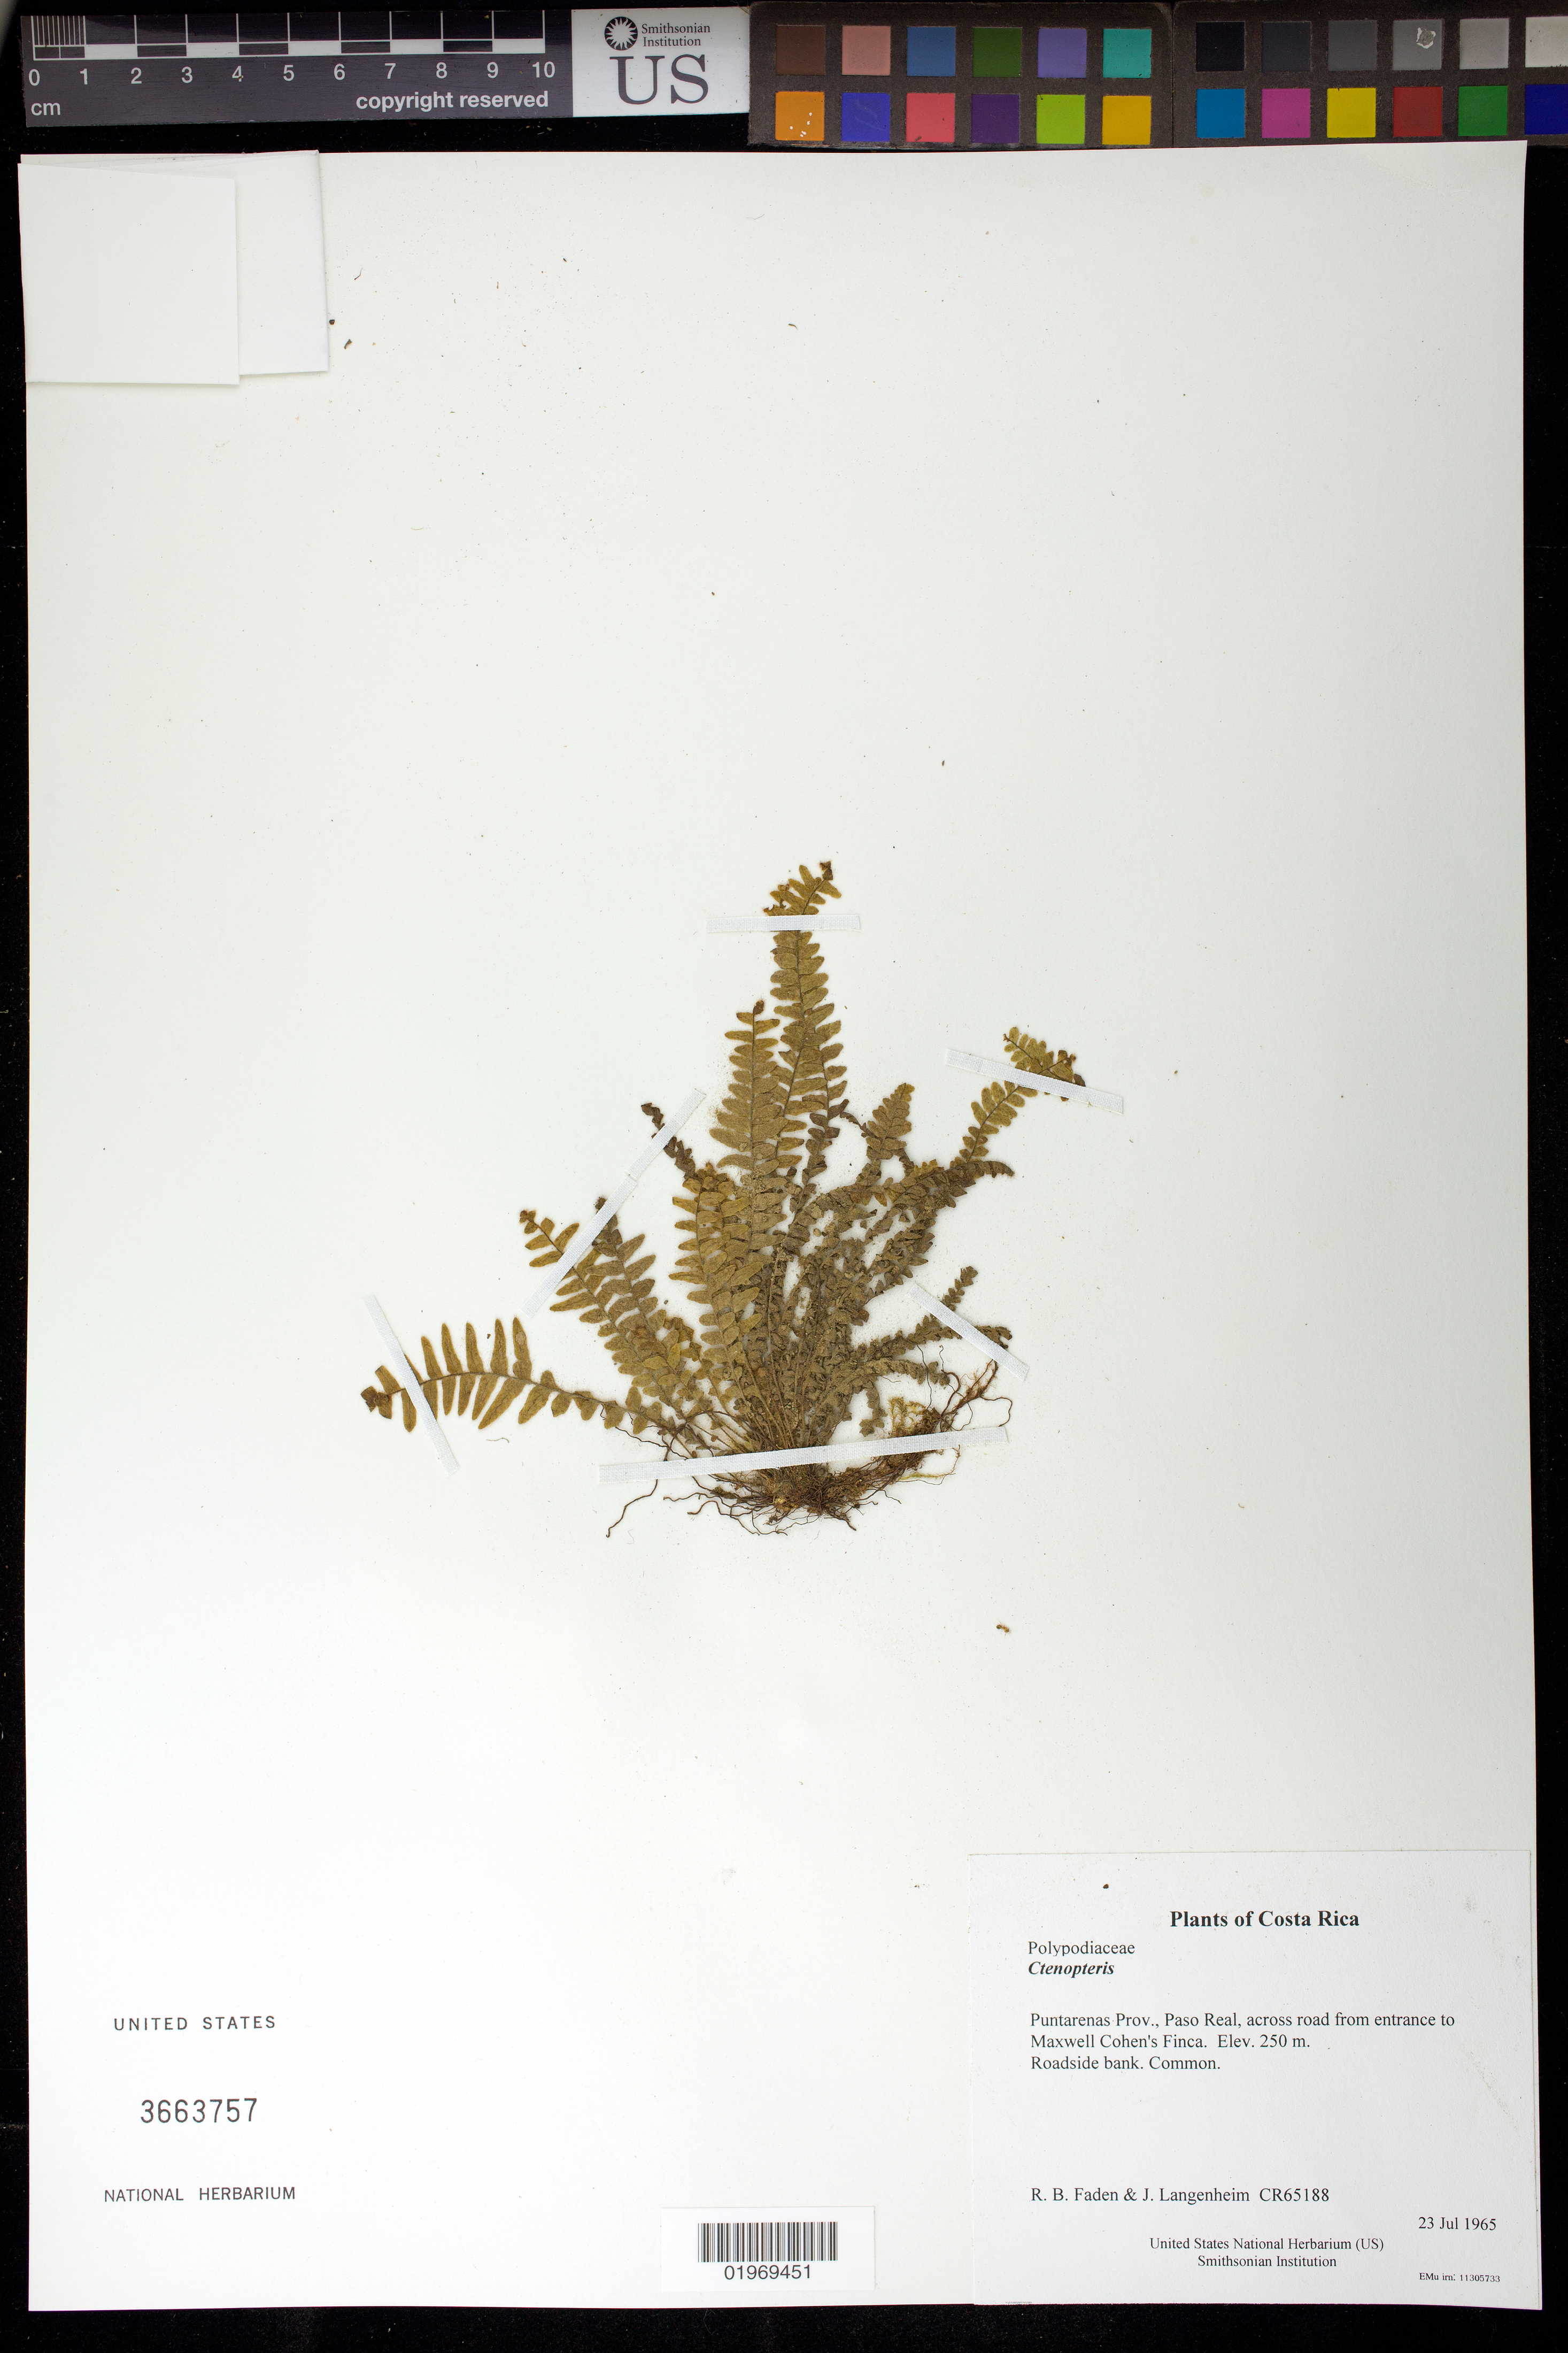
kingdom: Plantae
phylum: Tracheophyta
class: Polypodiopsida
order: Polypodiales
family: Polypodiaceae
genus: Ctenopteris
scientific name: Ctenopteris sp.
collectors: R. B. Faden & J. Langenheim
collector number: CR65188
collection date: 1965-07-23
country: Costa Rica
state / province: Puntarenas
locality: Paso Real, across road from entrance to Maxwell Cohen's Finca.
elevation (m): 250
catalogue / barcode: US 3663757